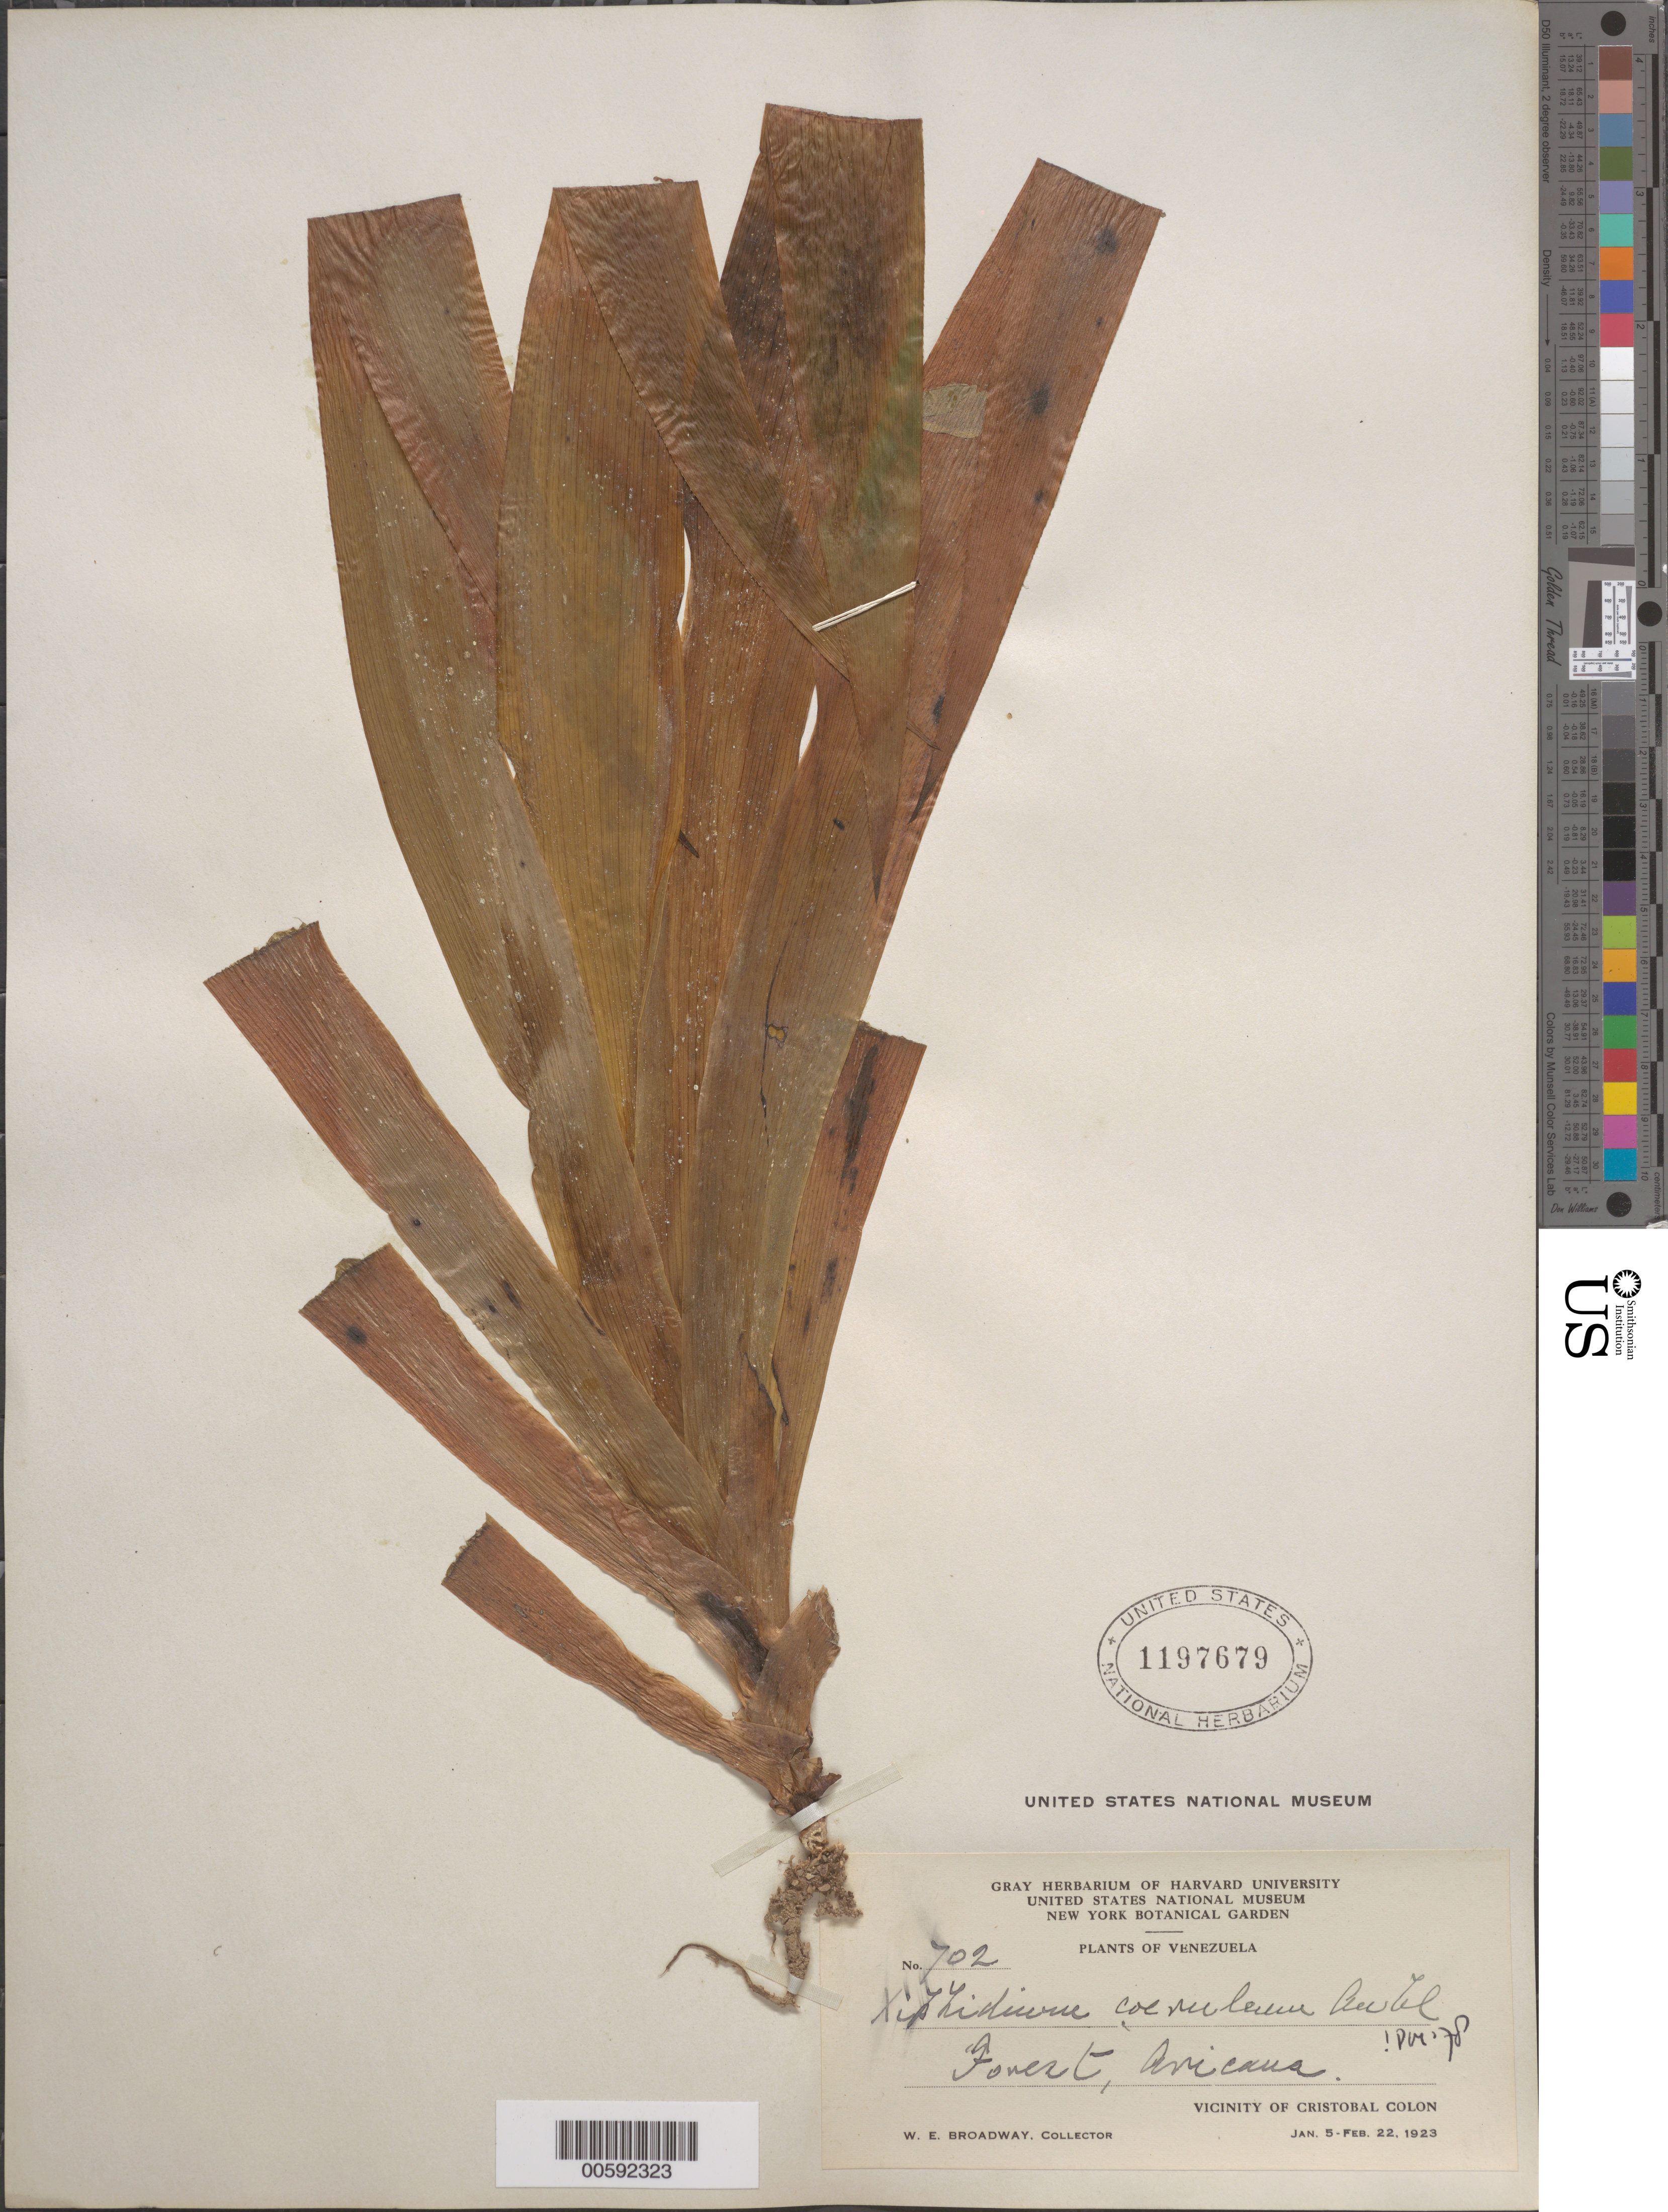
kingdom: Plantae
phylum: Tracheophyta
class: Liliopsida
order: Commelinales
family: Haemodoraceae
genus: Xiphidium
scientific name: Xiphidium caeruleum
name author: Aubl.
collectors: W. E. Broadway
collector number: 702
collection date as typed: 05 Jan 1923 to 22 Feb 1923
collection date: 1923-01-05/1923-02-22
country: Venezuela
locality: Cristobal Colon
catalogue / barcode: US 1197679